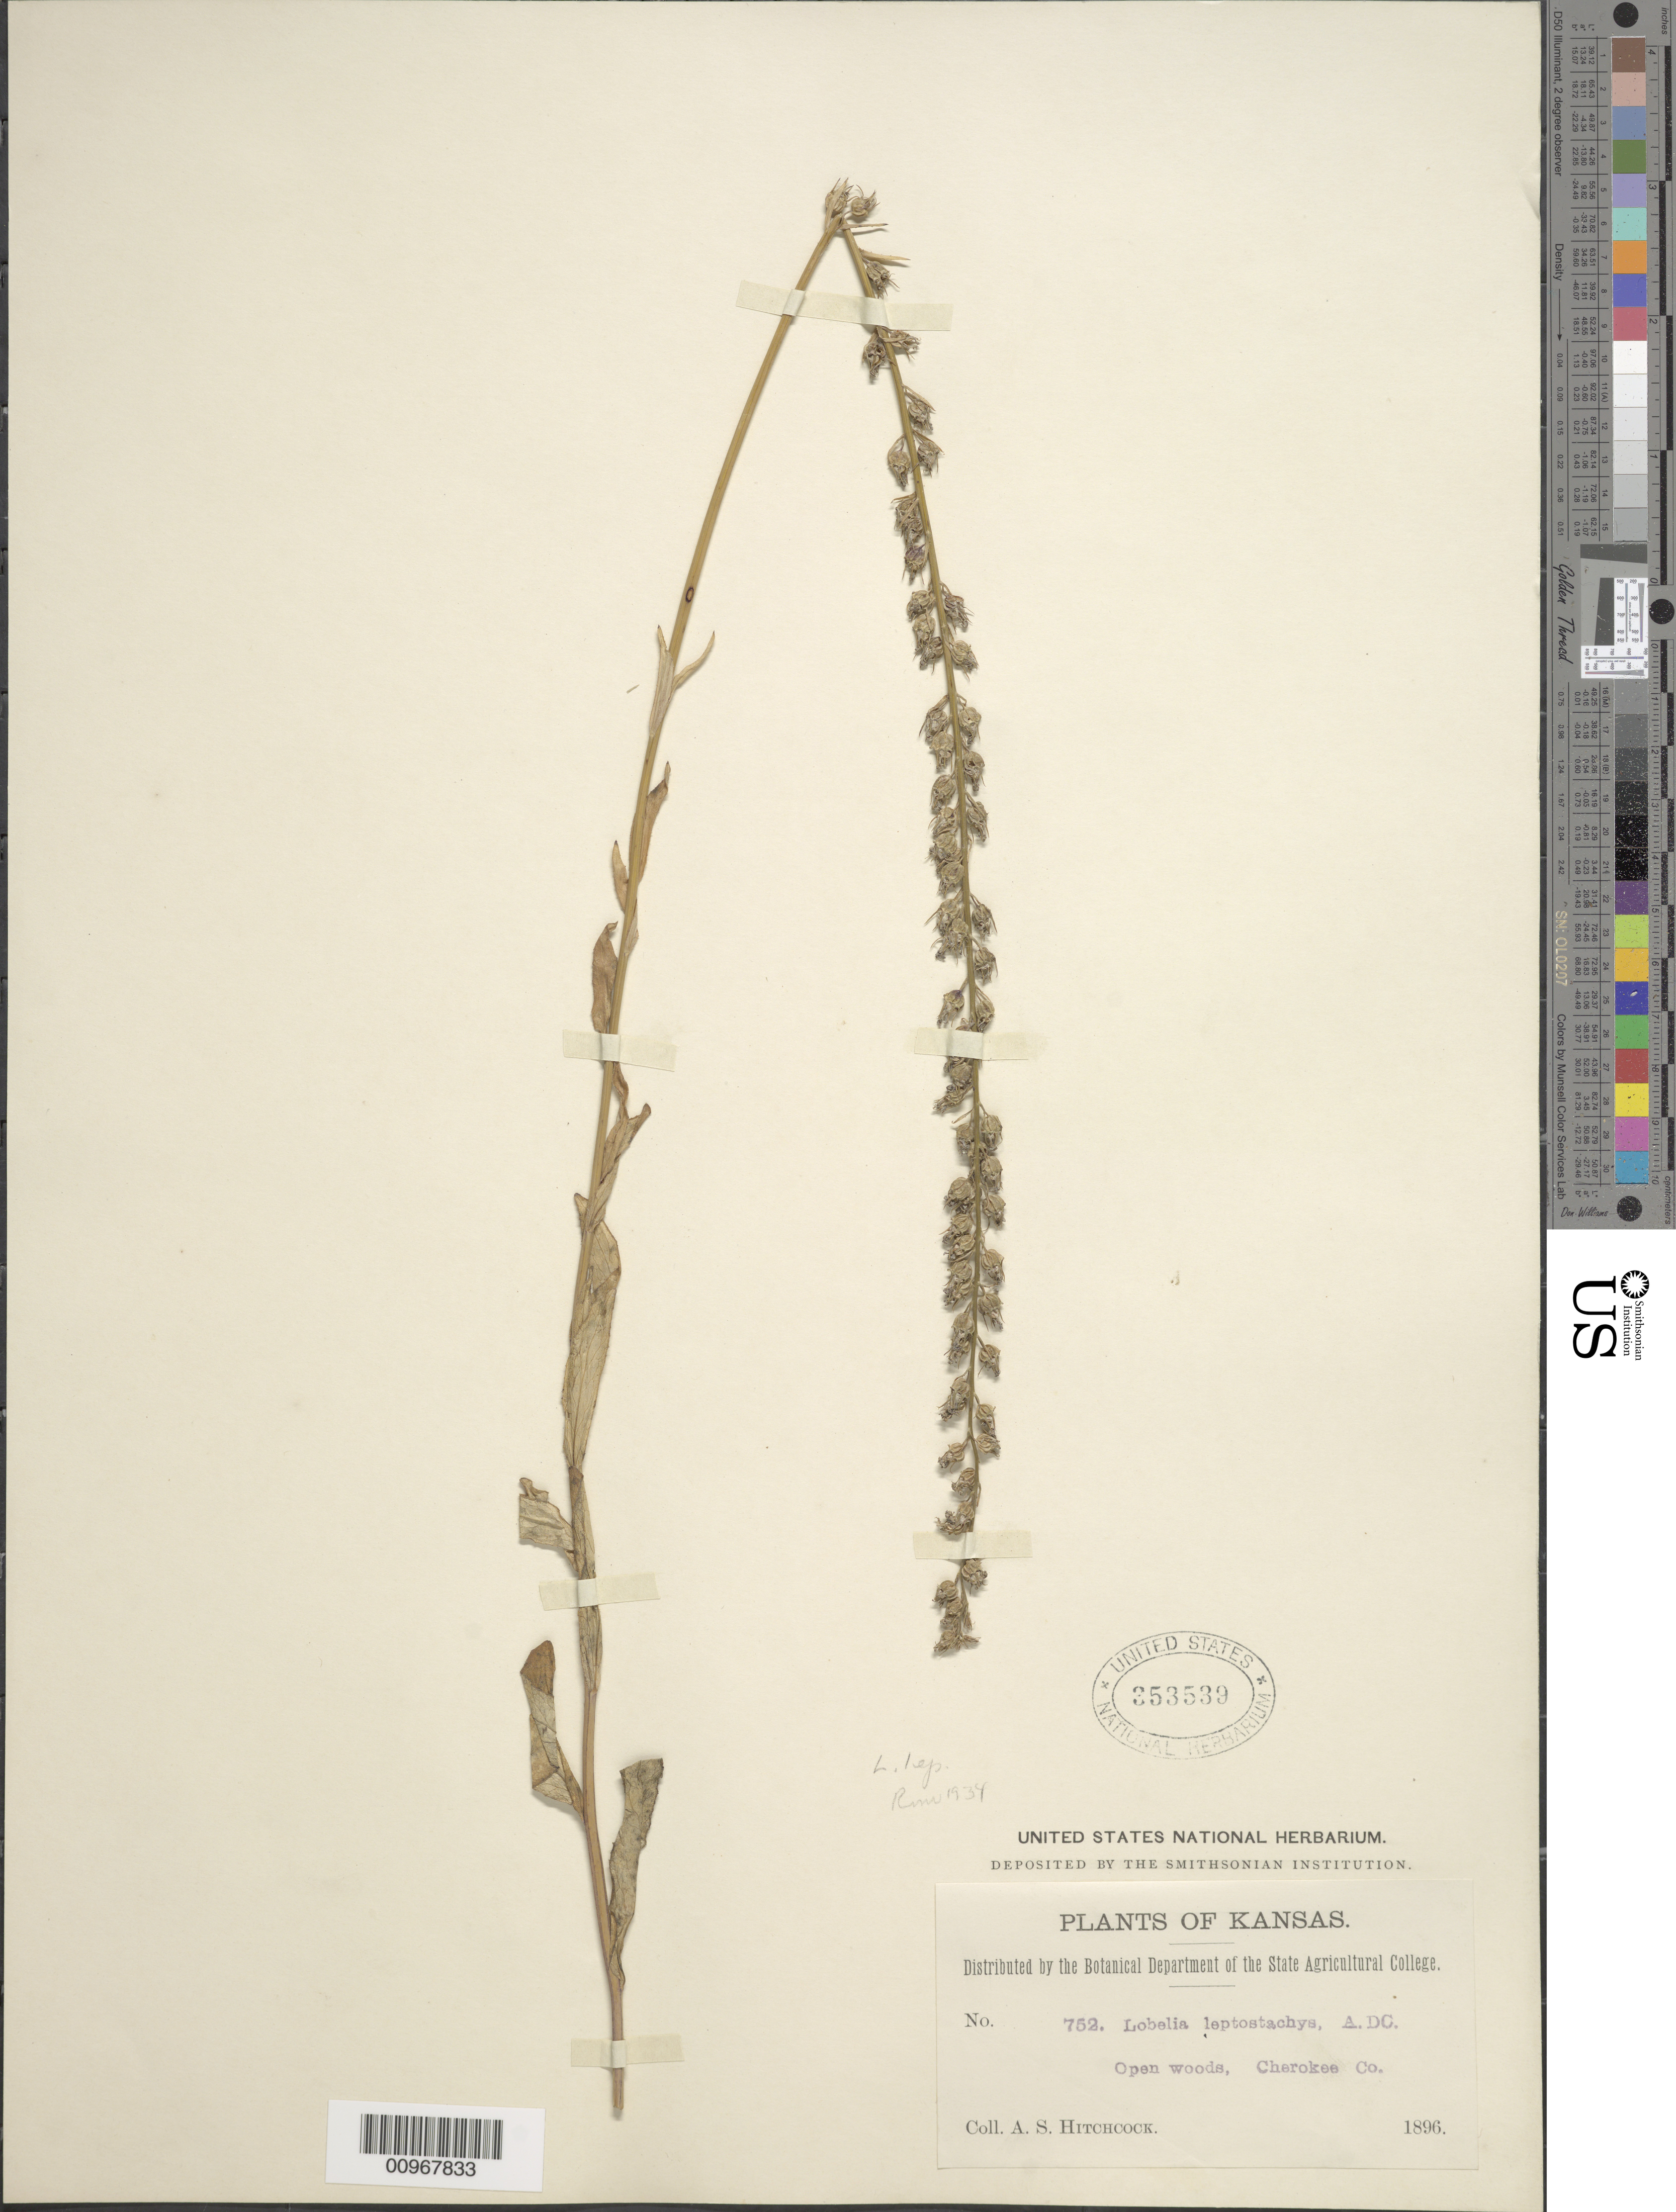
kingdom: Plantae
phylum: Tracheophyta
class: Magnoliopsida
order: Asterales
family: Campanulaceae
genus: Lobelia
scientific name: Lobelia leptostachys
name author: A. DC.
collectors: A. S. Hitchcock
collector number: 752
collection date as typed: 1896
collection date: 1896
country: United States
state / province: Kansas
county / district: Cherokee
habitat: open woods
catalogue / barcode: US 353539